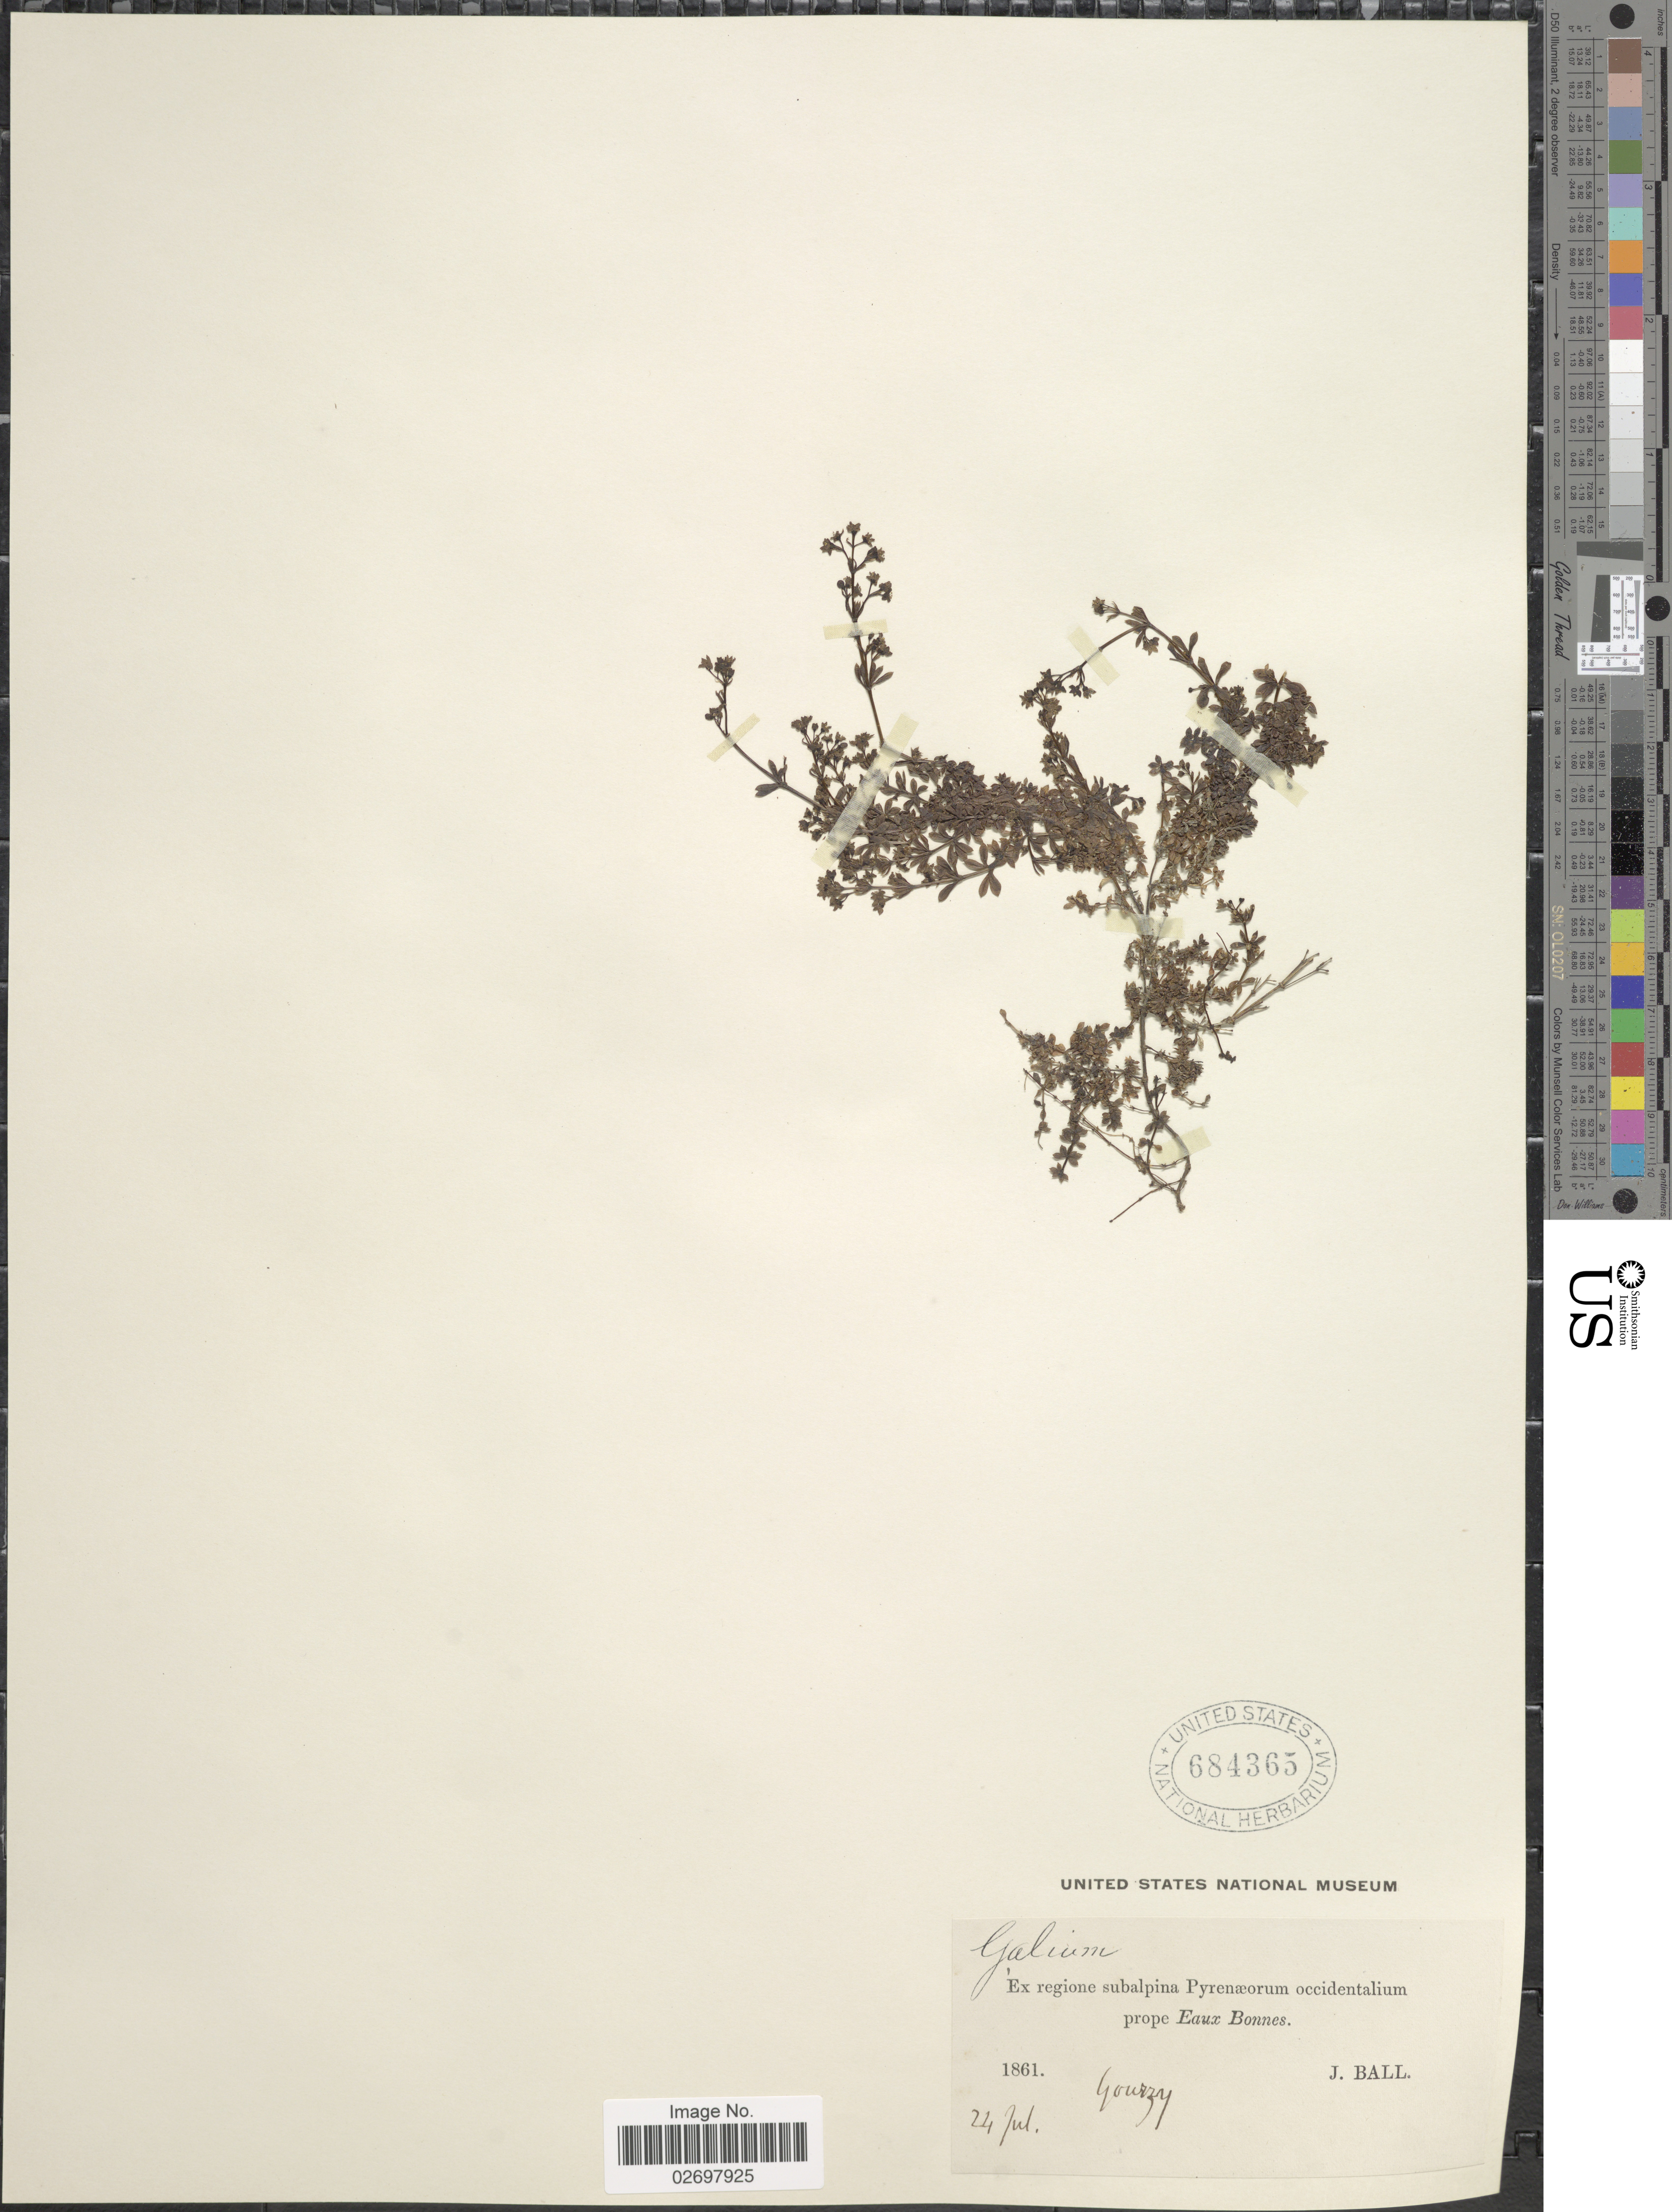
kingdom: Plantae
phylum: Tracheophyta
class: Magnoliopsida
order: Gentianales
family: Rubiaceae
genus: Galium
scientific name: Galium sp.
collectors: J. Ball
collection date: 1861-07-24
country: France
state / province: Nouvelle-Aquitaine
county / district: Pyrénées-Atlantiques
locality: Ex regione subalpina Pyrenaeorum occidentalium prope Eaux Bonnes, Gourzy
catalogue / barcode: US 684365